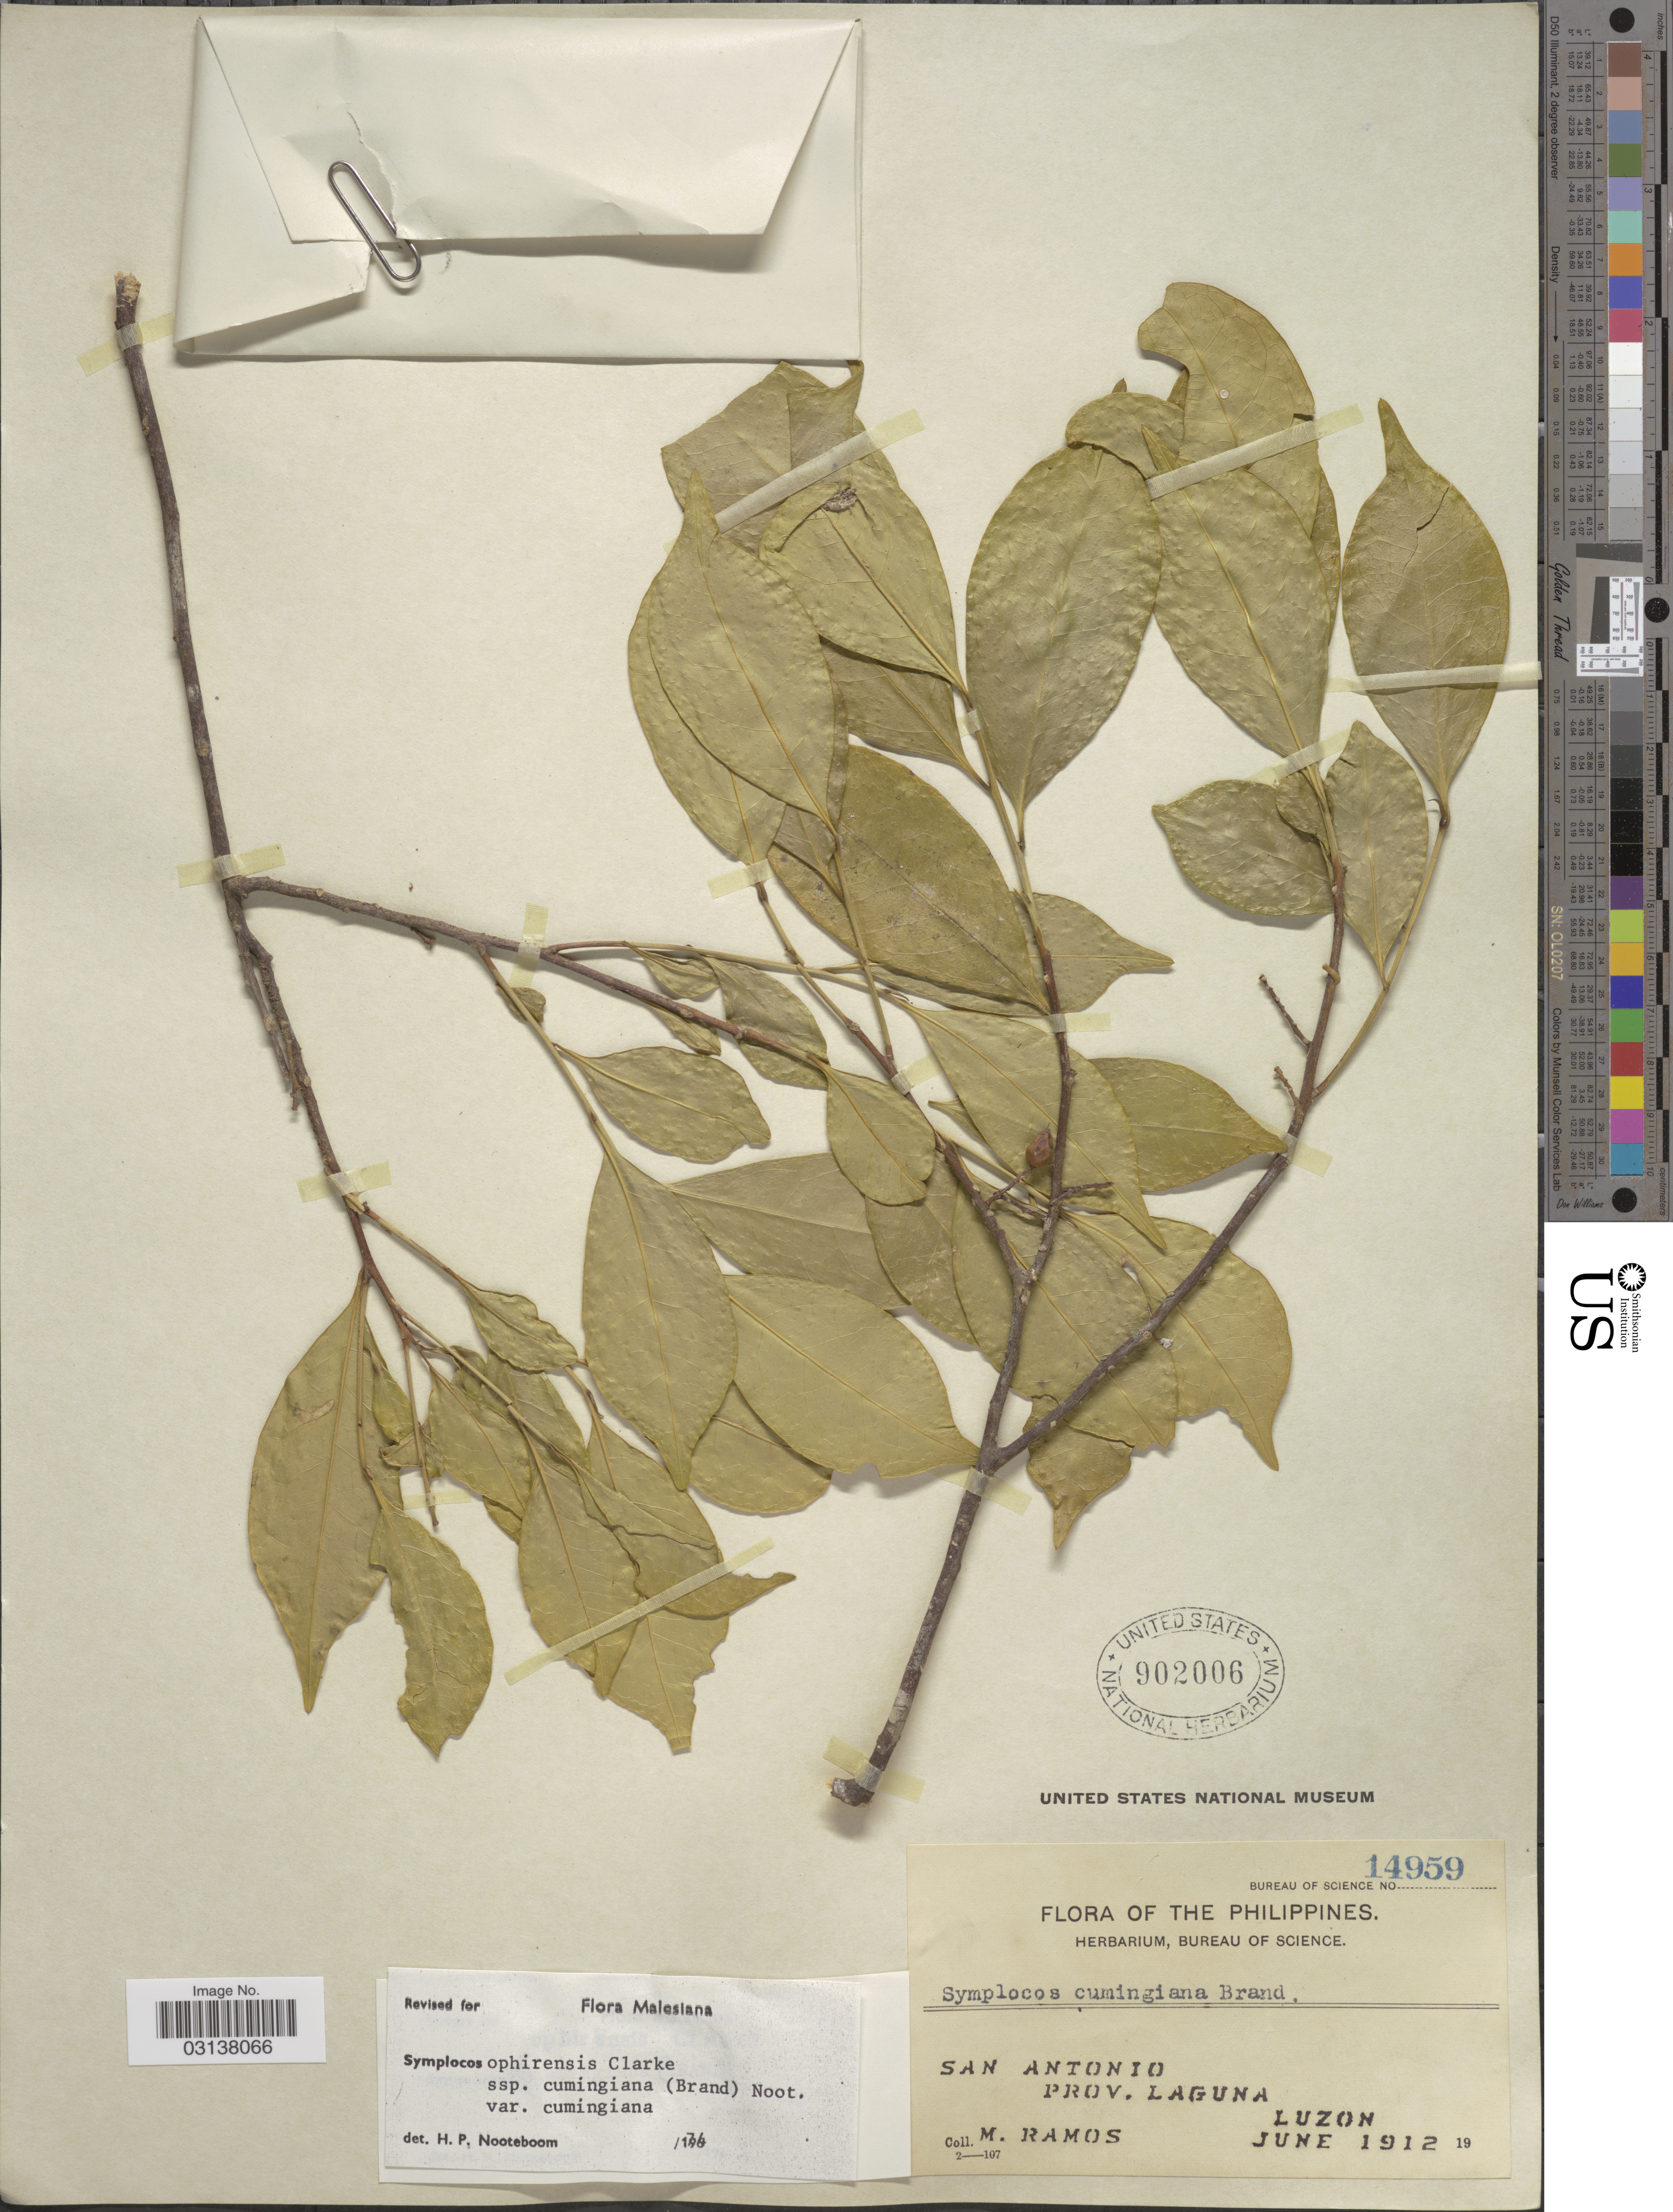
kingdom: Plantae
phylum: Tracheophyta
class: Magnoliopsida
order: Ericales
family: Symplocaceae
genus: Symplocos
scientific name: Symplocos ophirensis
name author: C.B. Clarke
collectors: M. Ramos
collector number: Bureau of Science 14959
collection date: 1912-06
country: Philippines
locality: The Philippines. San Antonio. Prov. Laguna, Luzon.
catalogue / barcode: US 902006